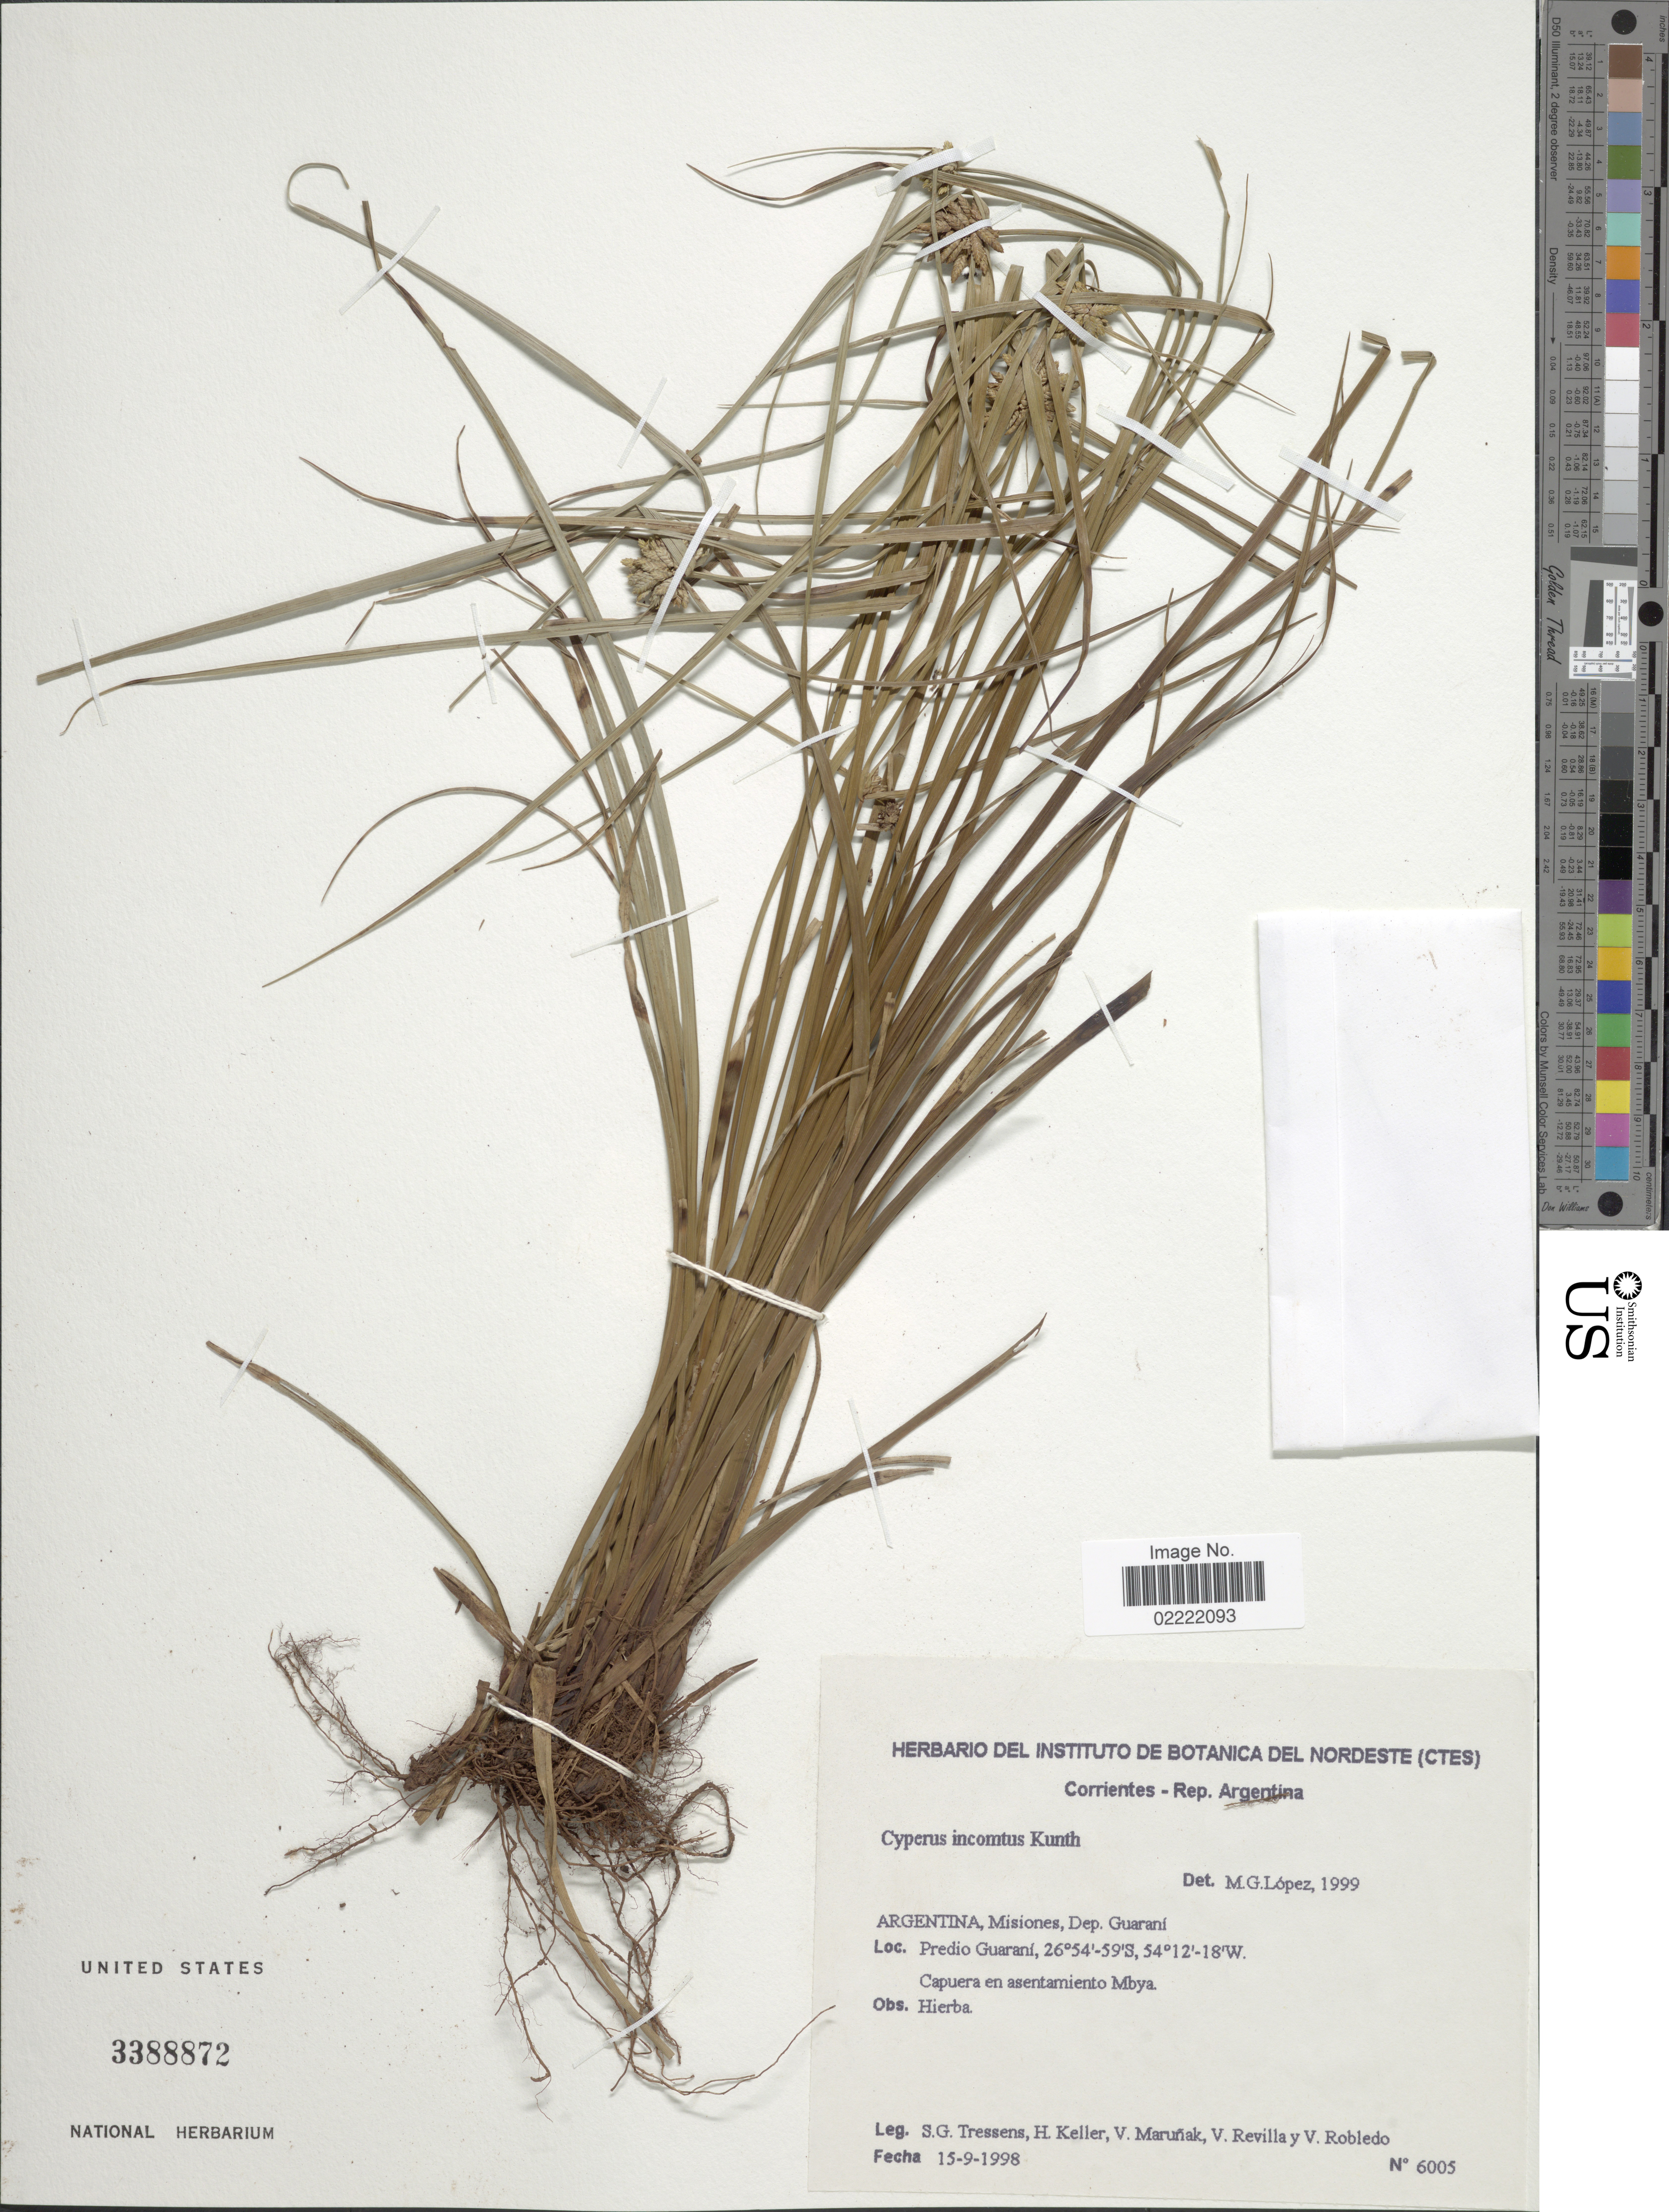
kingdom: Plantae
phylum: Tracheophyta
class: Liliopsida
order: Poales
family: Cyperaceae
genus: Cyperus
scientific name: Cyperus incomtus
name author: Kunth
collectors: S. Tressens, H. Keller, V. Maruñak, V. Revilla & V. Robledo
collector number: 6005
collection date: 1998-09-15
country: Argentina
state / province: Misiones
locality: Dep. Guaraní, Predio Guarani, Capuera en asantamiento Mbya.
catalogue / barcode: US 3388872